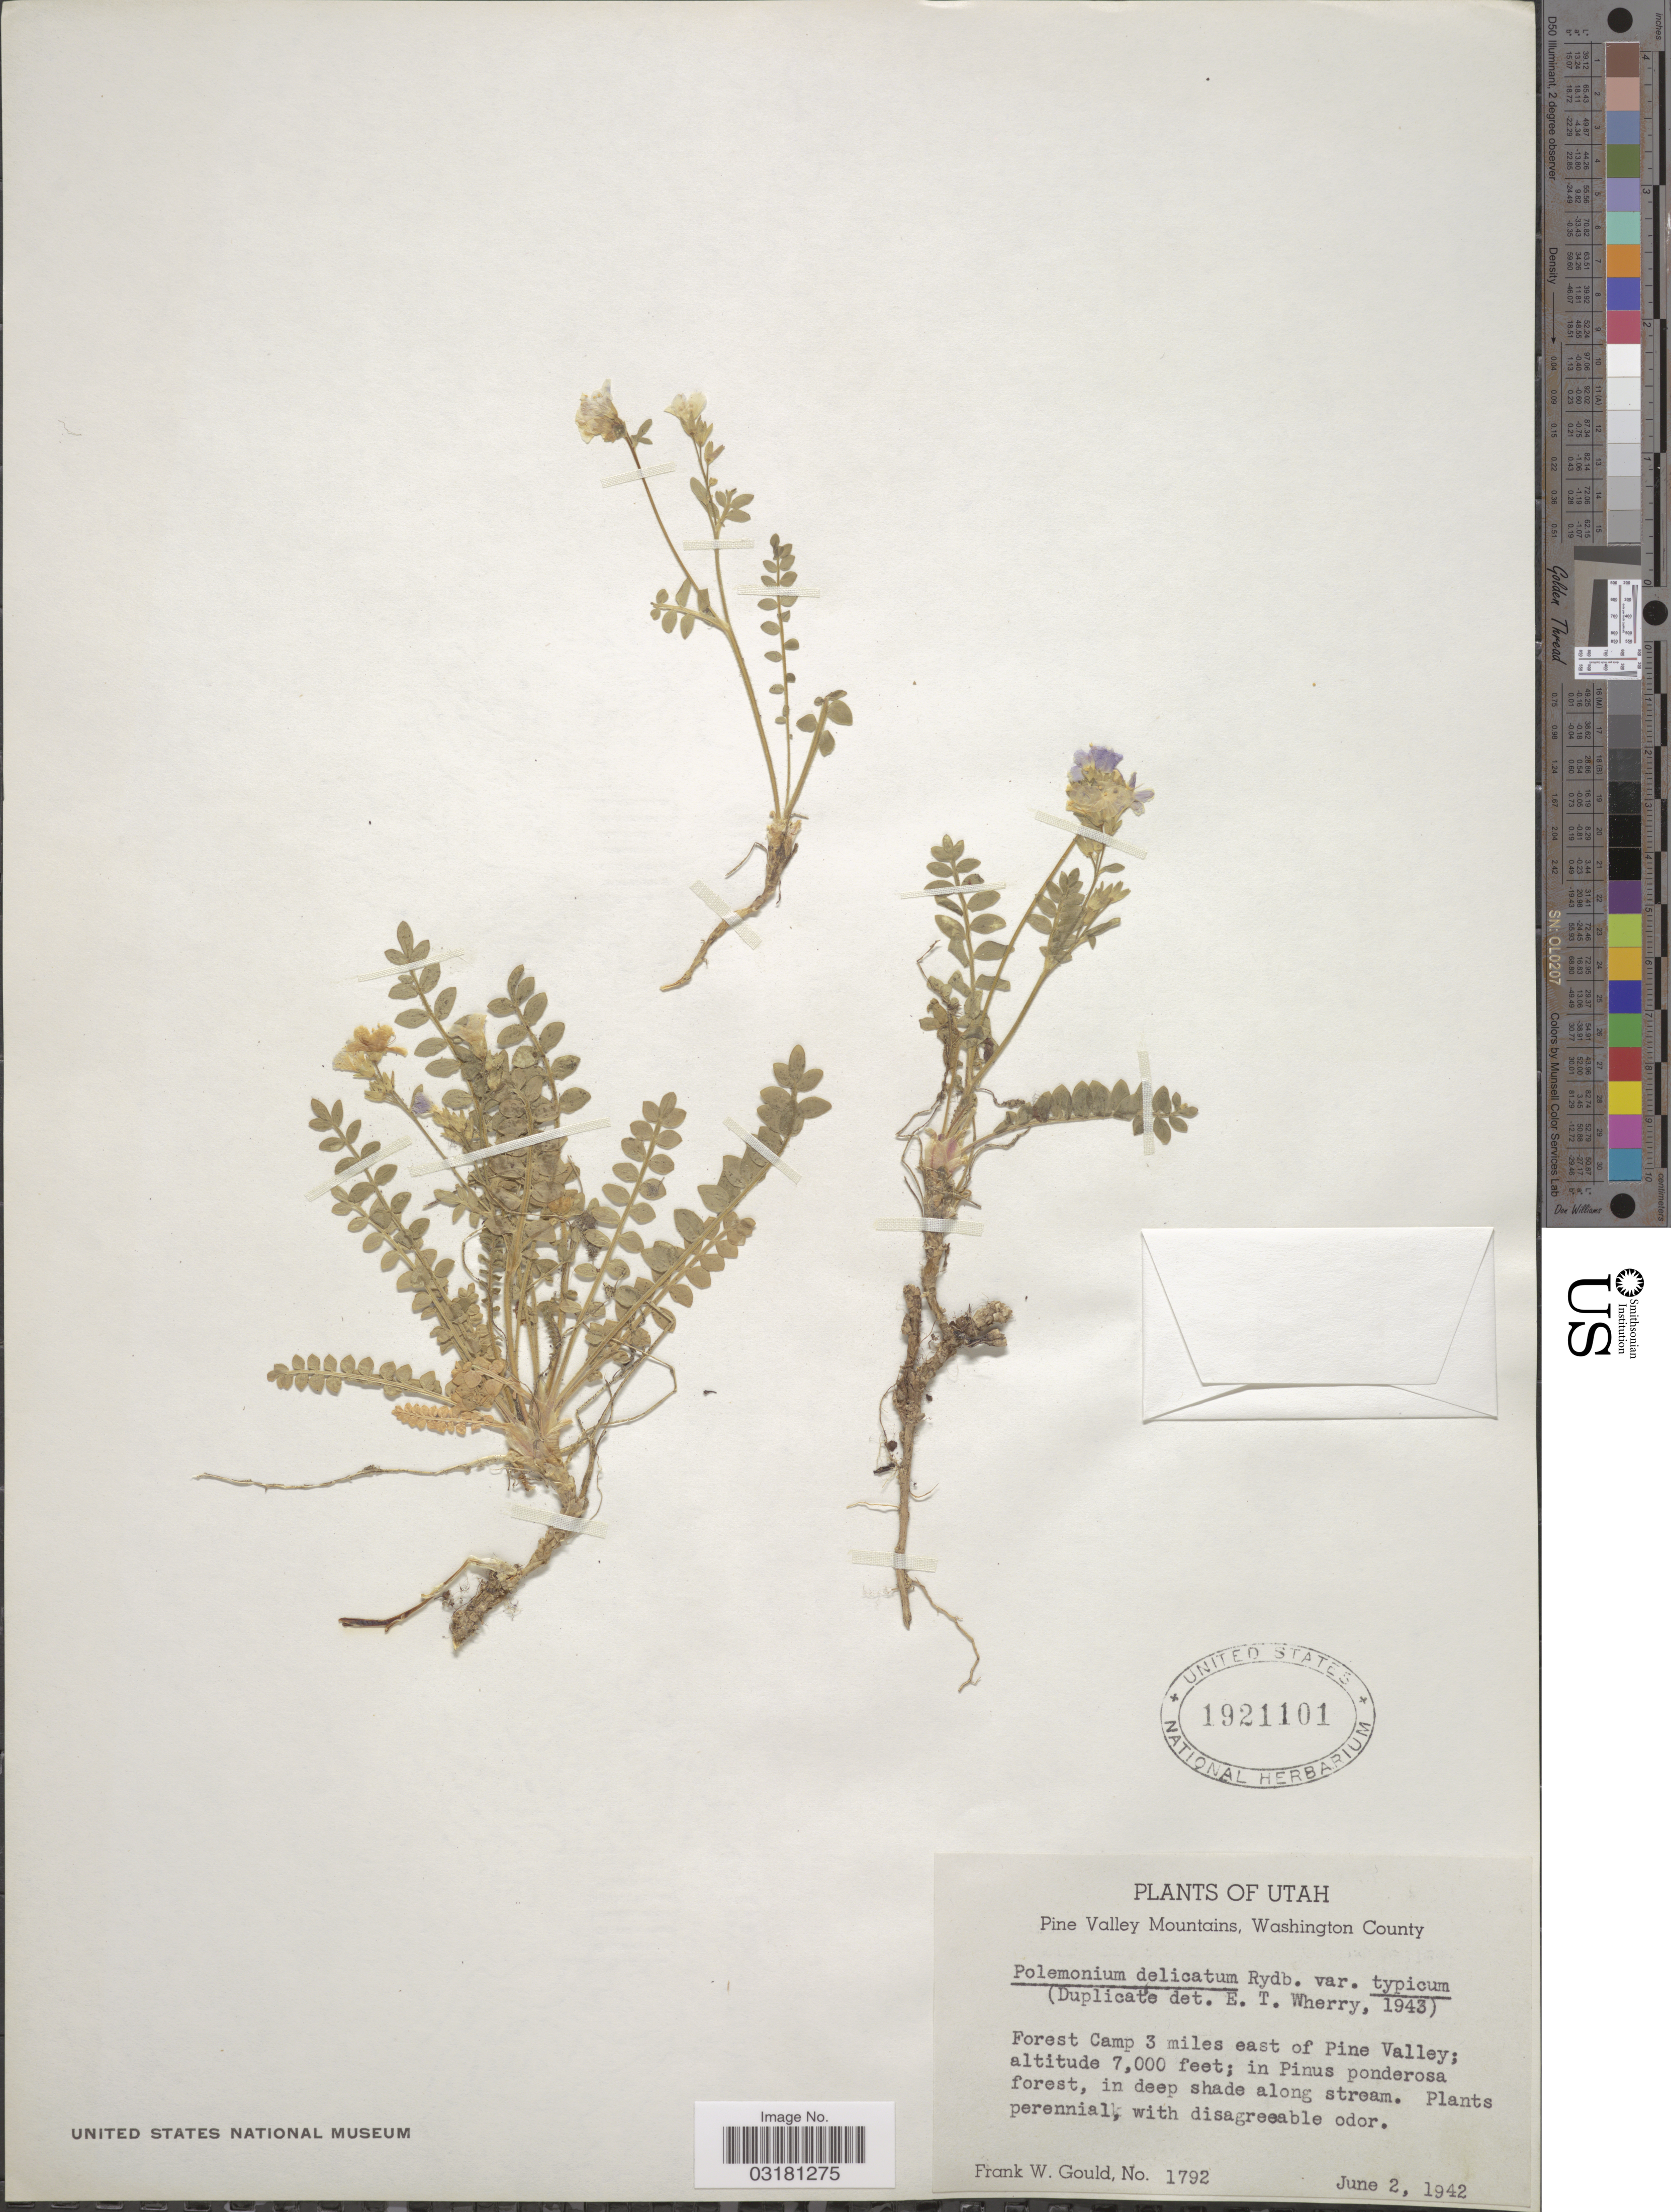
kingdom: Plantae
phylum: Tracheophyta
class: Magnoliopsida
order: Ericales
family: Polemoniaceae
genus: Polemonium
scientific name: Polemonium delicatum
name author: Rydb.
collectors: F. W. Gould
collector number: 1792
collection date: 1942-06-02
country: United States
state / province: Utah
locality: Pine Valley Mountains, Washington County. Forest Camp 3 miles east of Pine Valley.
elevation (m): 2134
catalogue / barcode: US 1921101